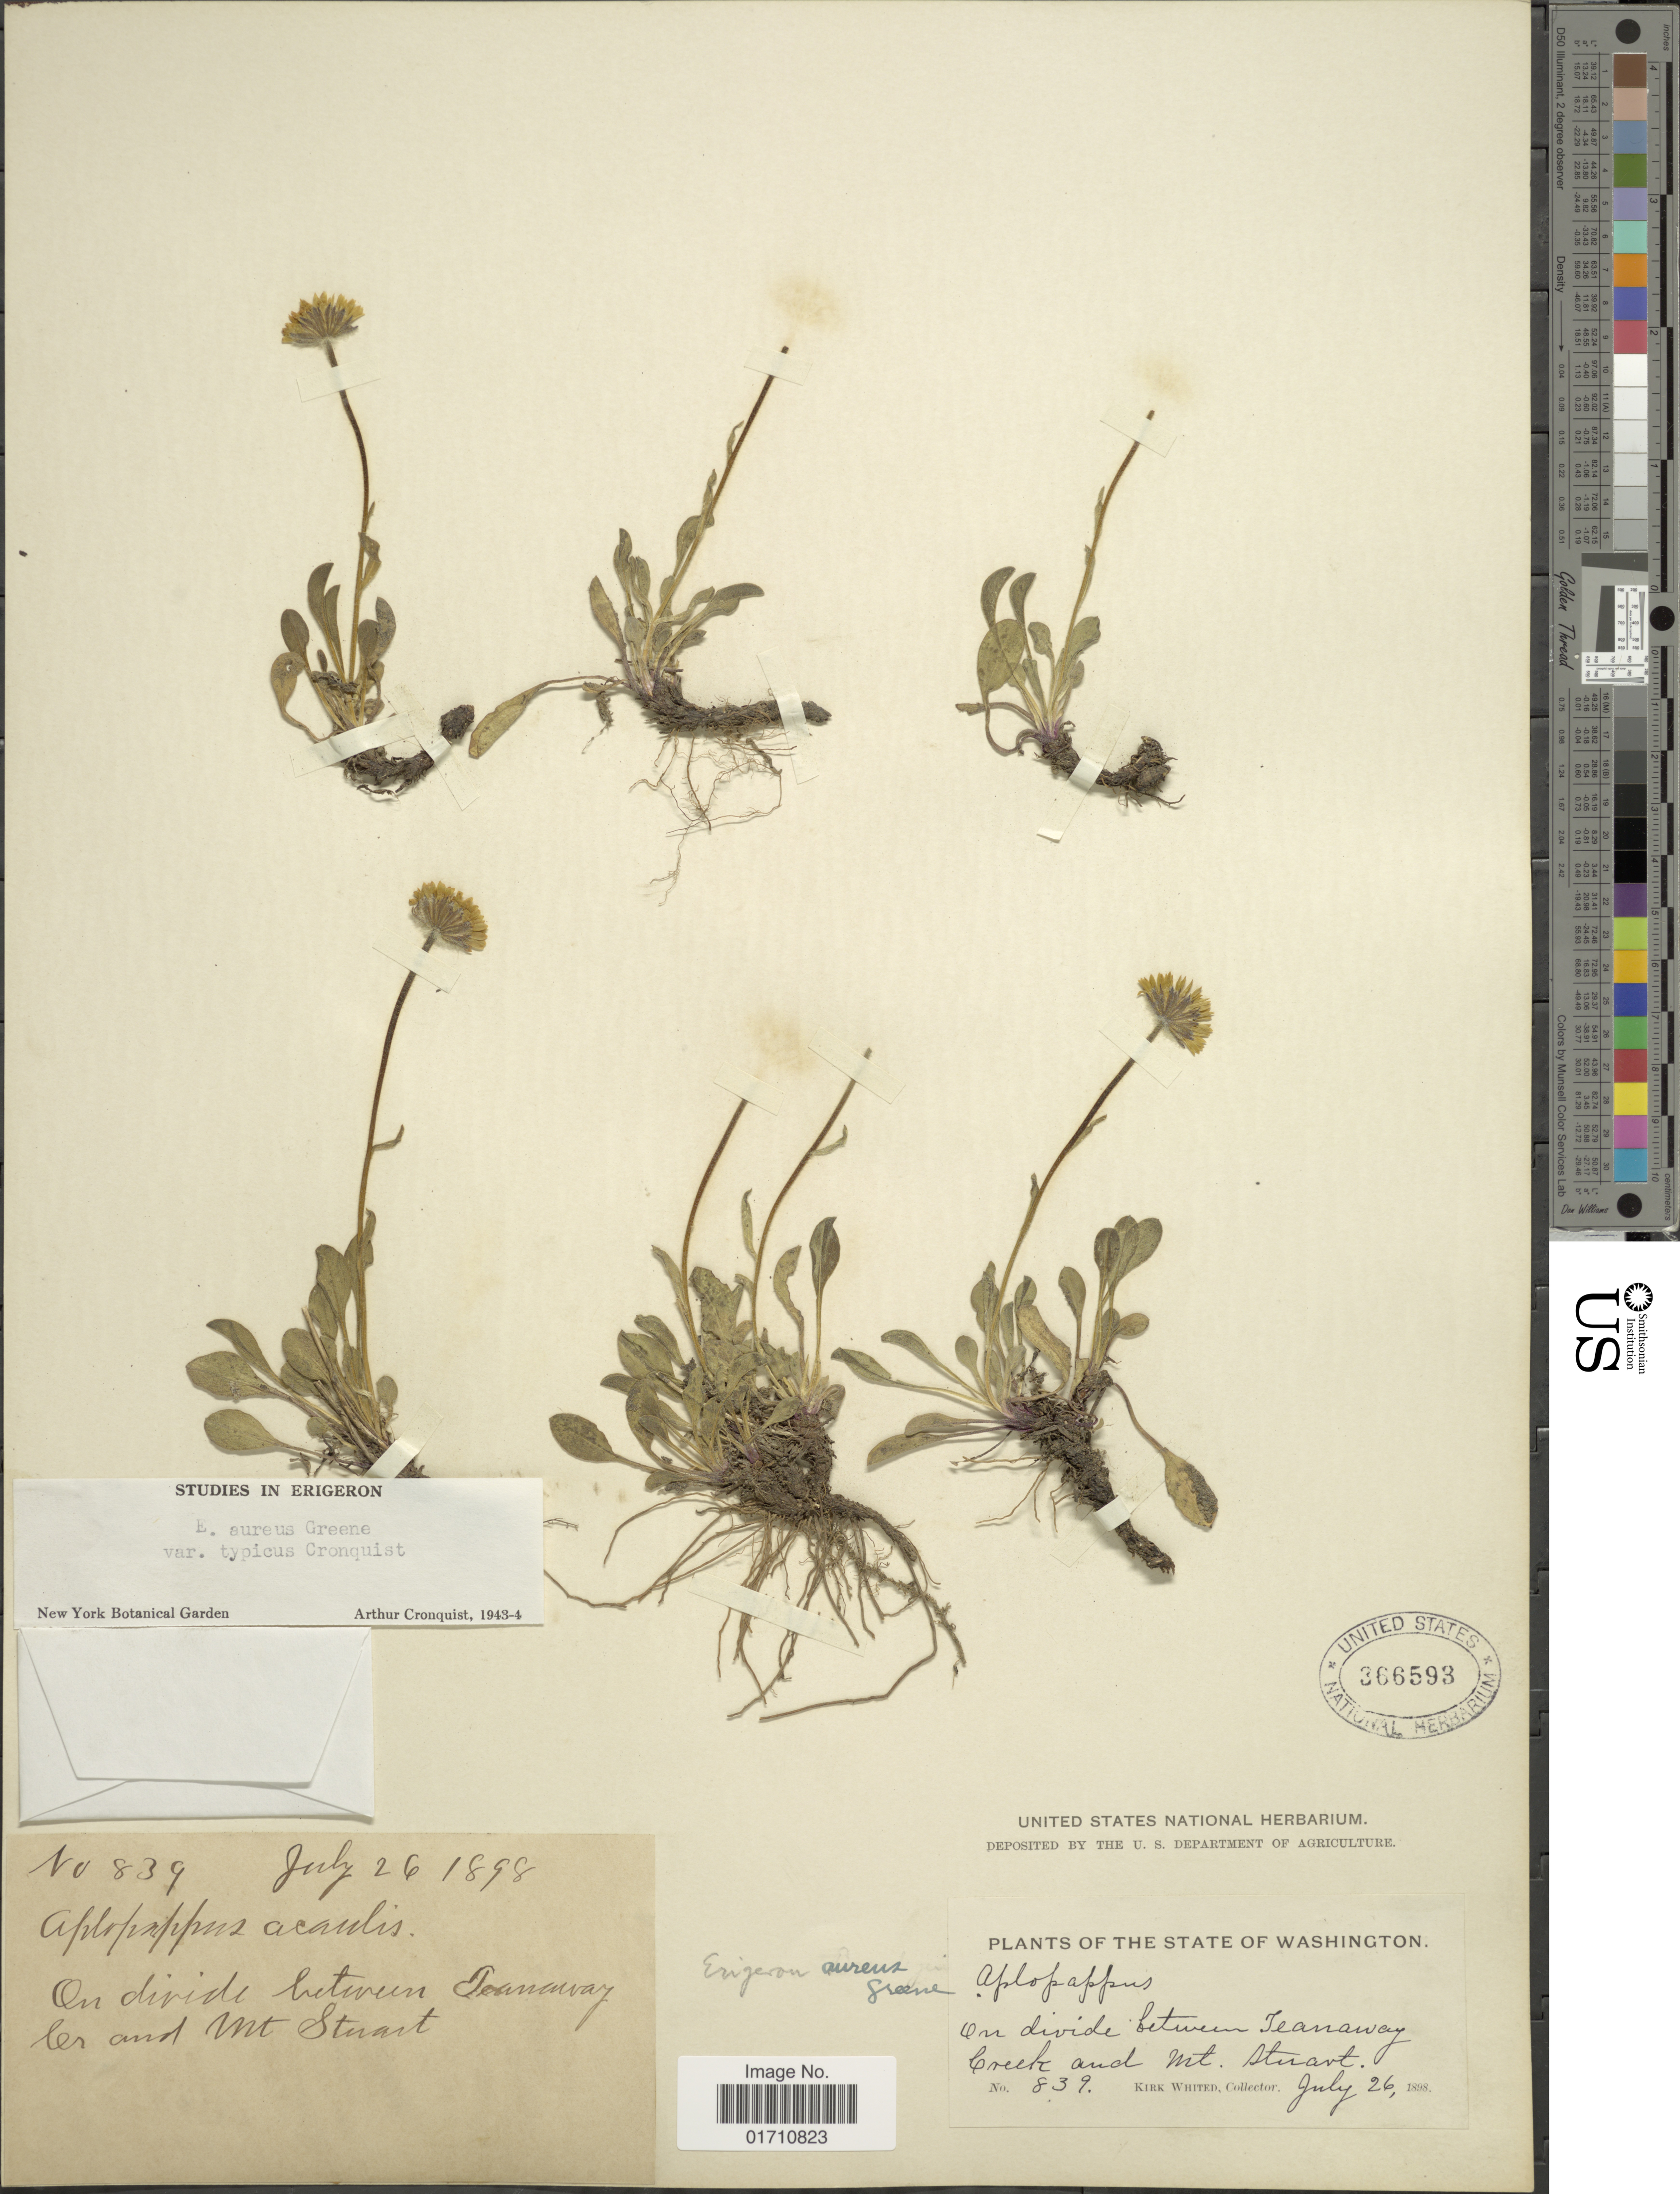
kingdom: Plantae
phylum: Tracheophyta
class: Magnoliopsida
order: Asterales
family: Asteraceae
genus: Erigeron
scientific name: Erigeron aureus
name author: Greene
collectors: K. Whited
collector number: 839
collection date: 1898-07-26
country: United States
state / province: Washington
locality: On divide between Teanaway Creek and Mt. Stuart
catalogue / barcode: US 366593